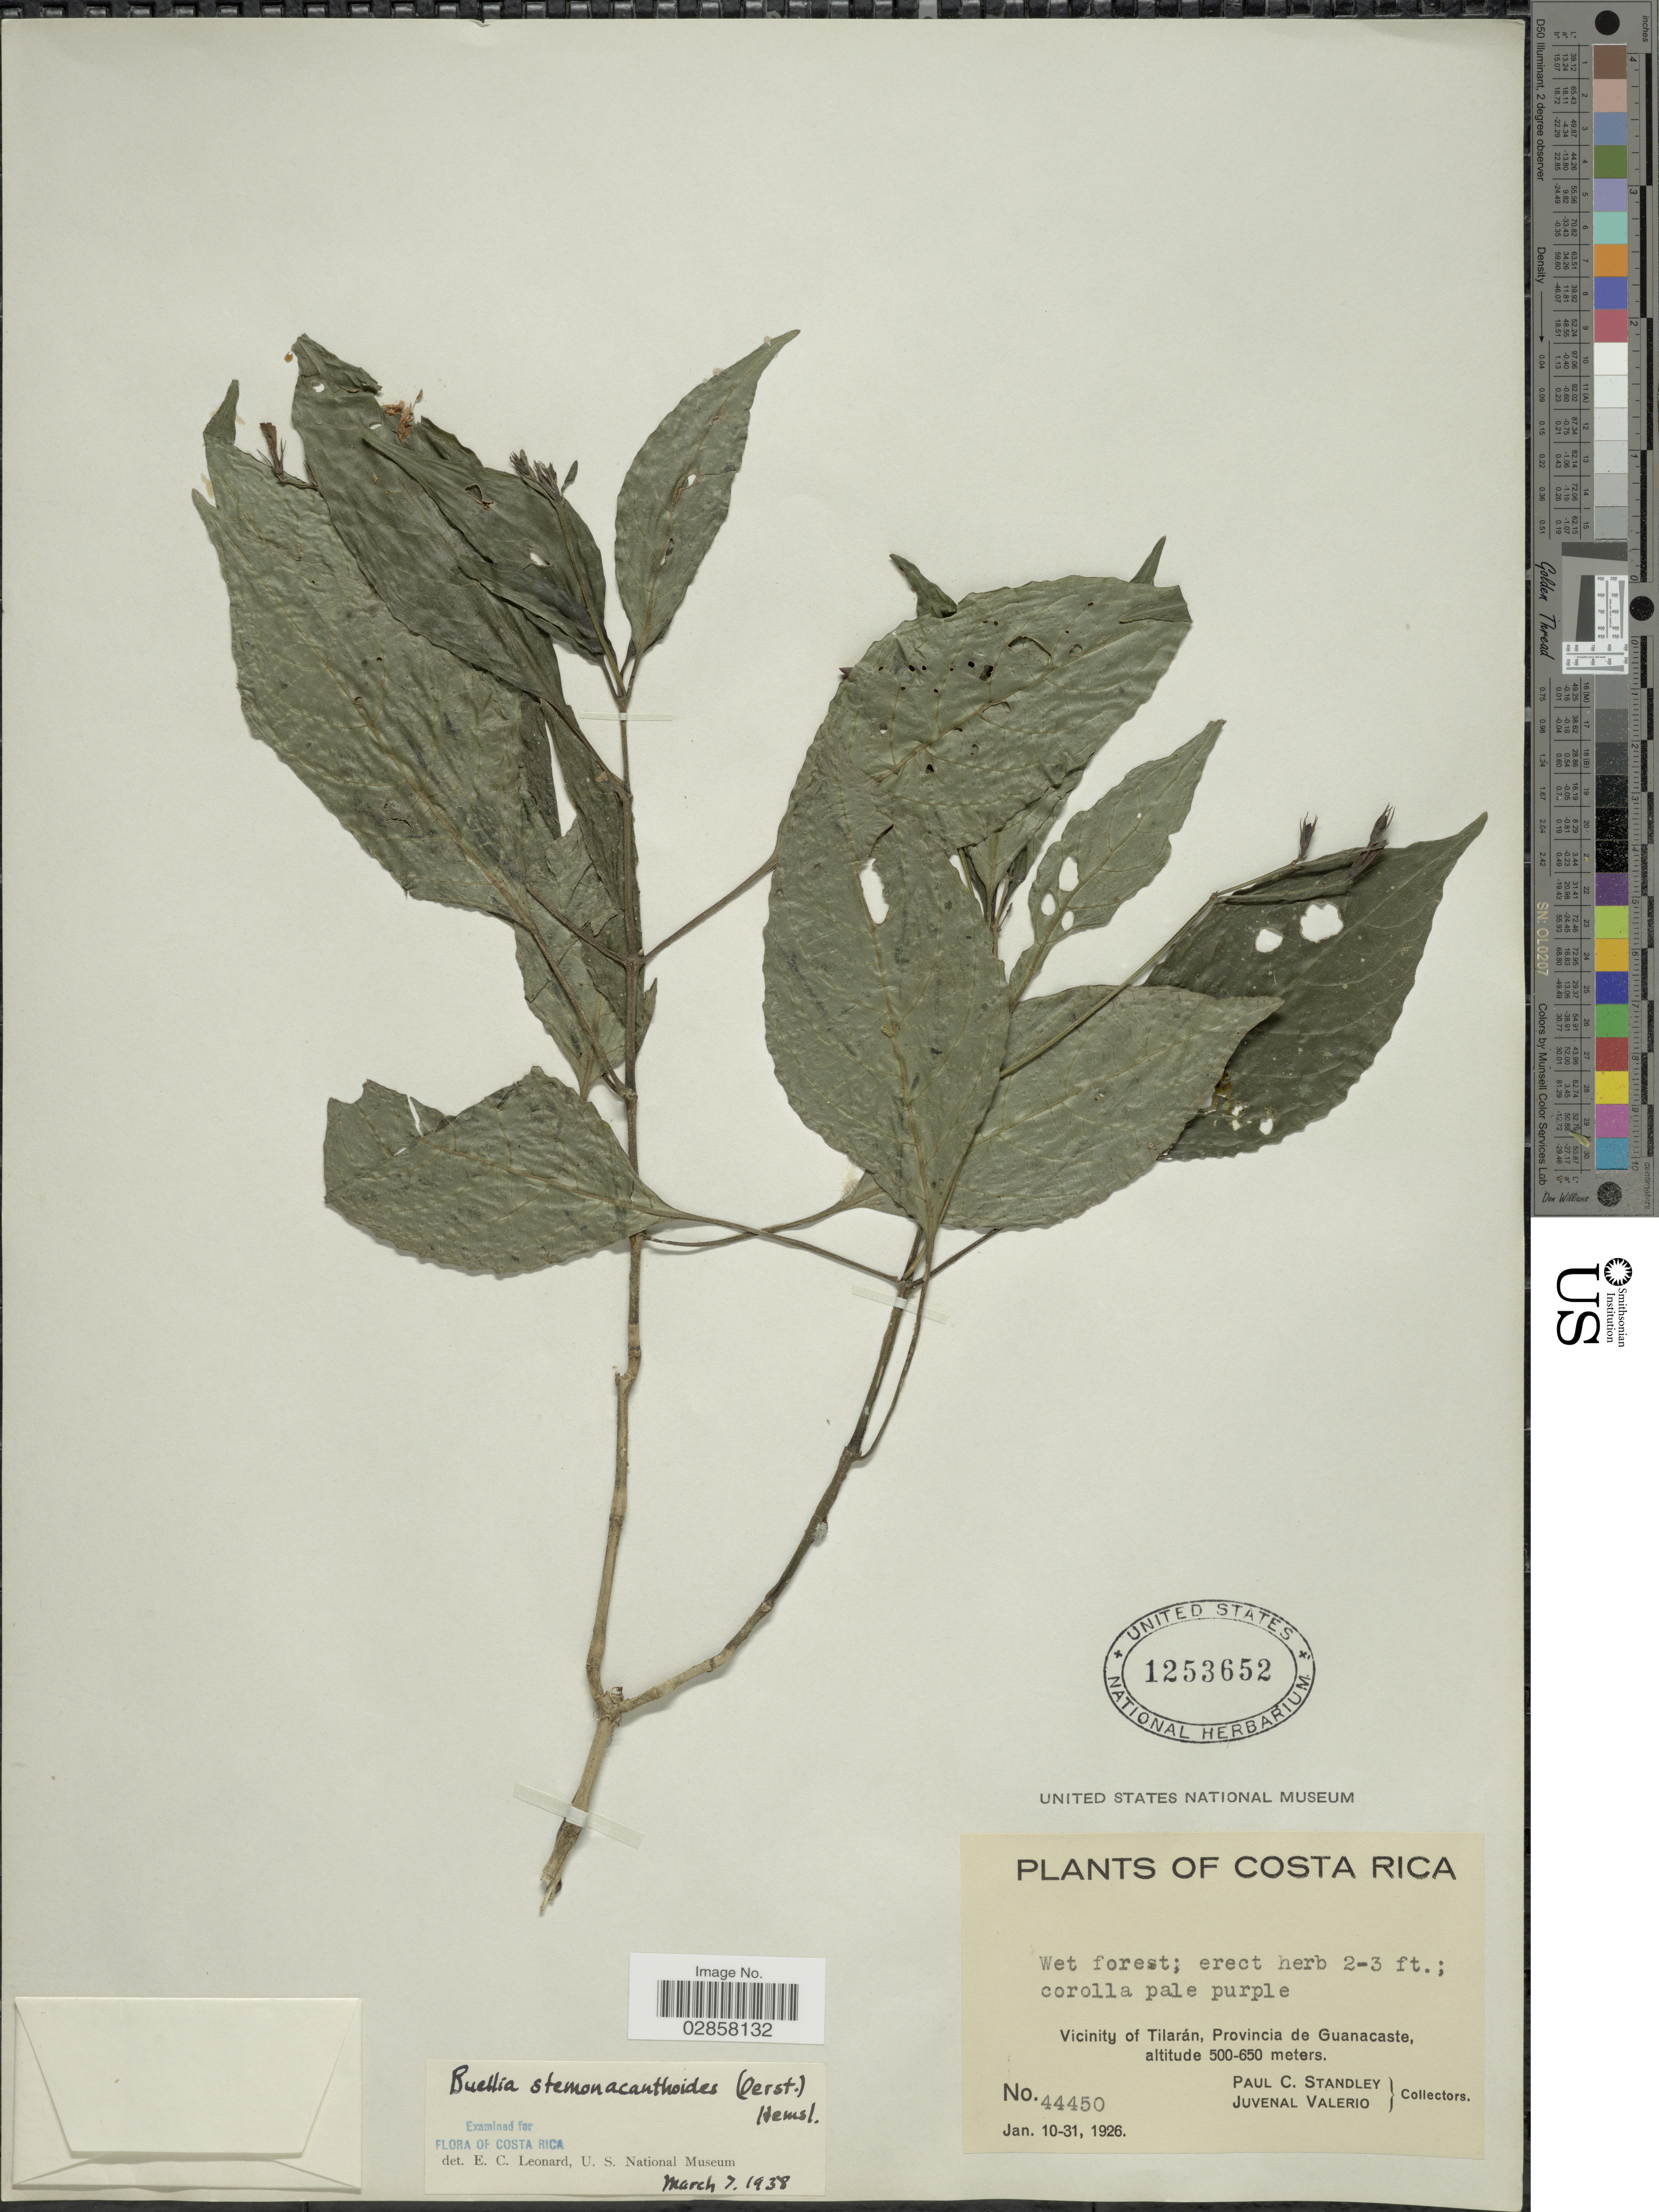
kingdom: Plantae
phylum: Tracheophyta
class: Magnoliopsida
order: Lamiales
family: Acanthaceae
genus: Ruellia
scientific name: Ruellia stemonacanthoides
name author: (Oerst.) Hemsl.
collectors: P. C. Standley & J. Valerio R.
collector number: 44450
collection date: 1926-01-10/1926-01-31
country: Costa Rica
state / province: Guanacaste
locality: Vicinity of Tilarán, Provincia de Guanacaste.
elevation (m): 500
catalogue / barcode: US 1253652